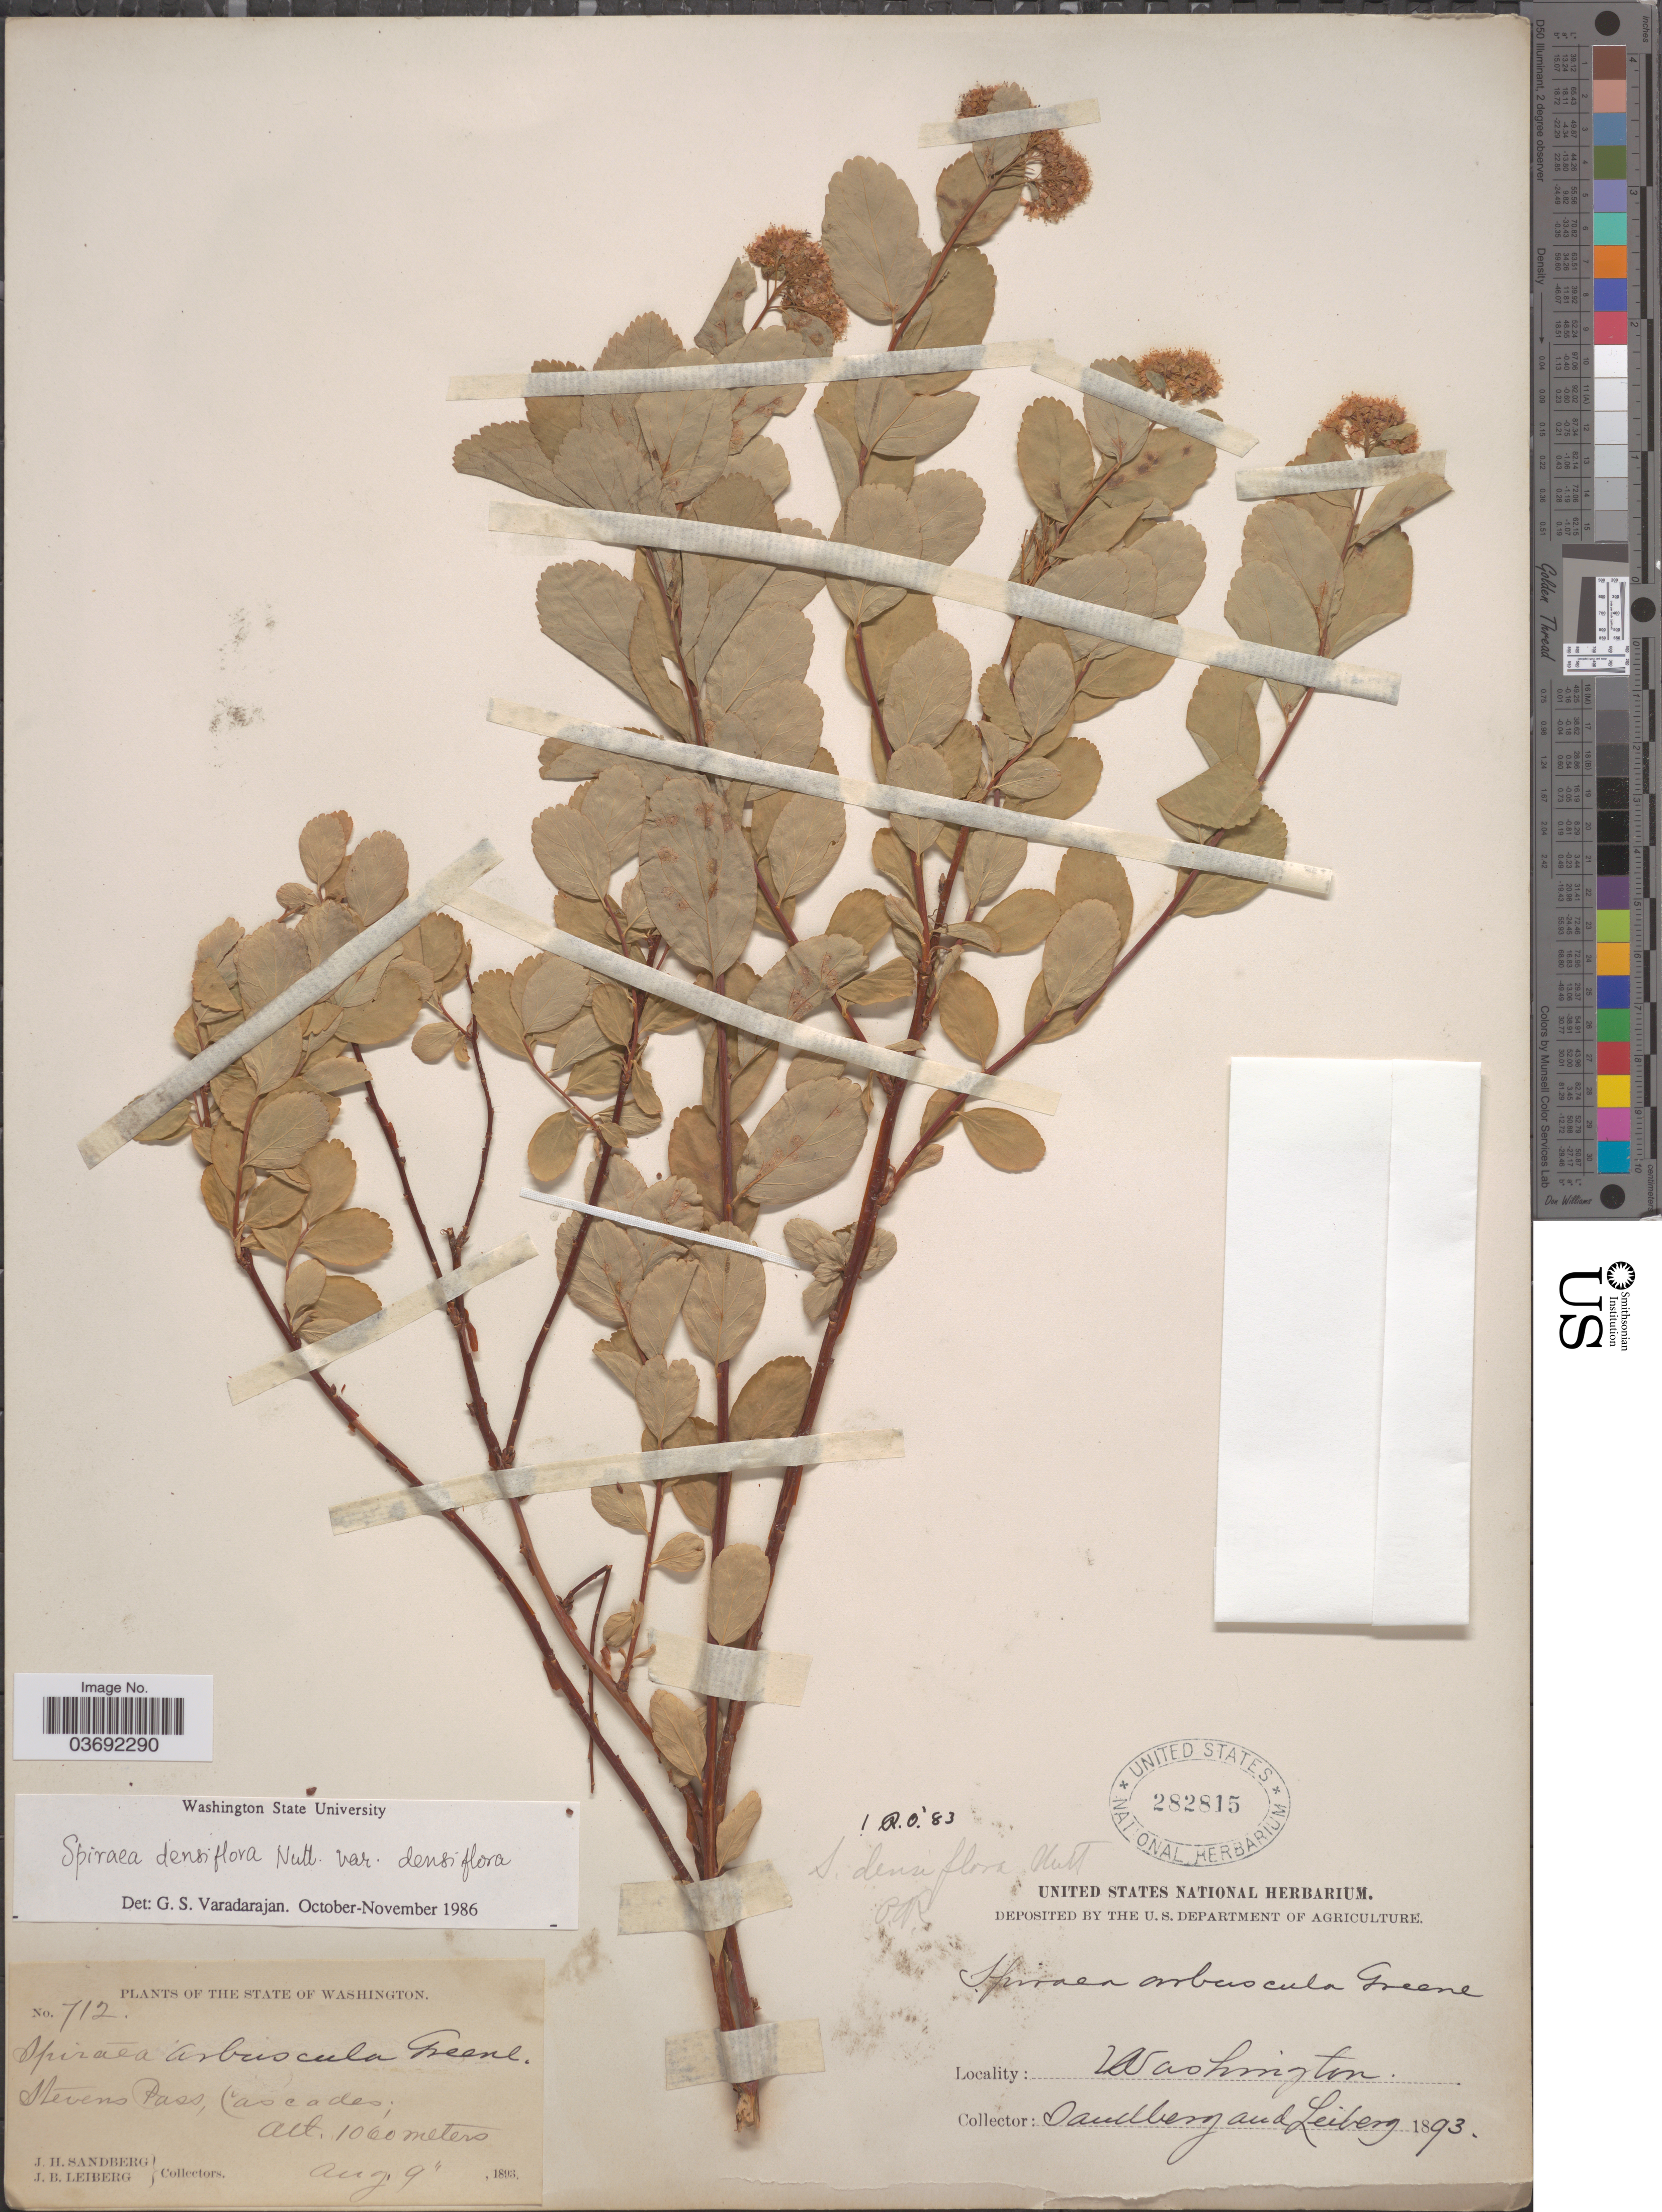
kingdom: Plantae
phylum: Tracheophyta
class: Magnoliopsida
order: Rosales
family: Rosaceae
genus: Spiraea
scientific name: Spiraea densiflora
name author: Nutt. ex Greenm.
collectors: J. H. Sandberg & J. B. Leiberg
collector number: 712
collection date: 1893-08-09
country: United States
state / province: Washington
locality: Stevens Pass, Cascades.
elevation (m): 1060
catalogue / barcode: US 282815